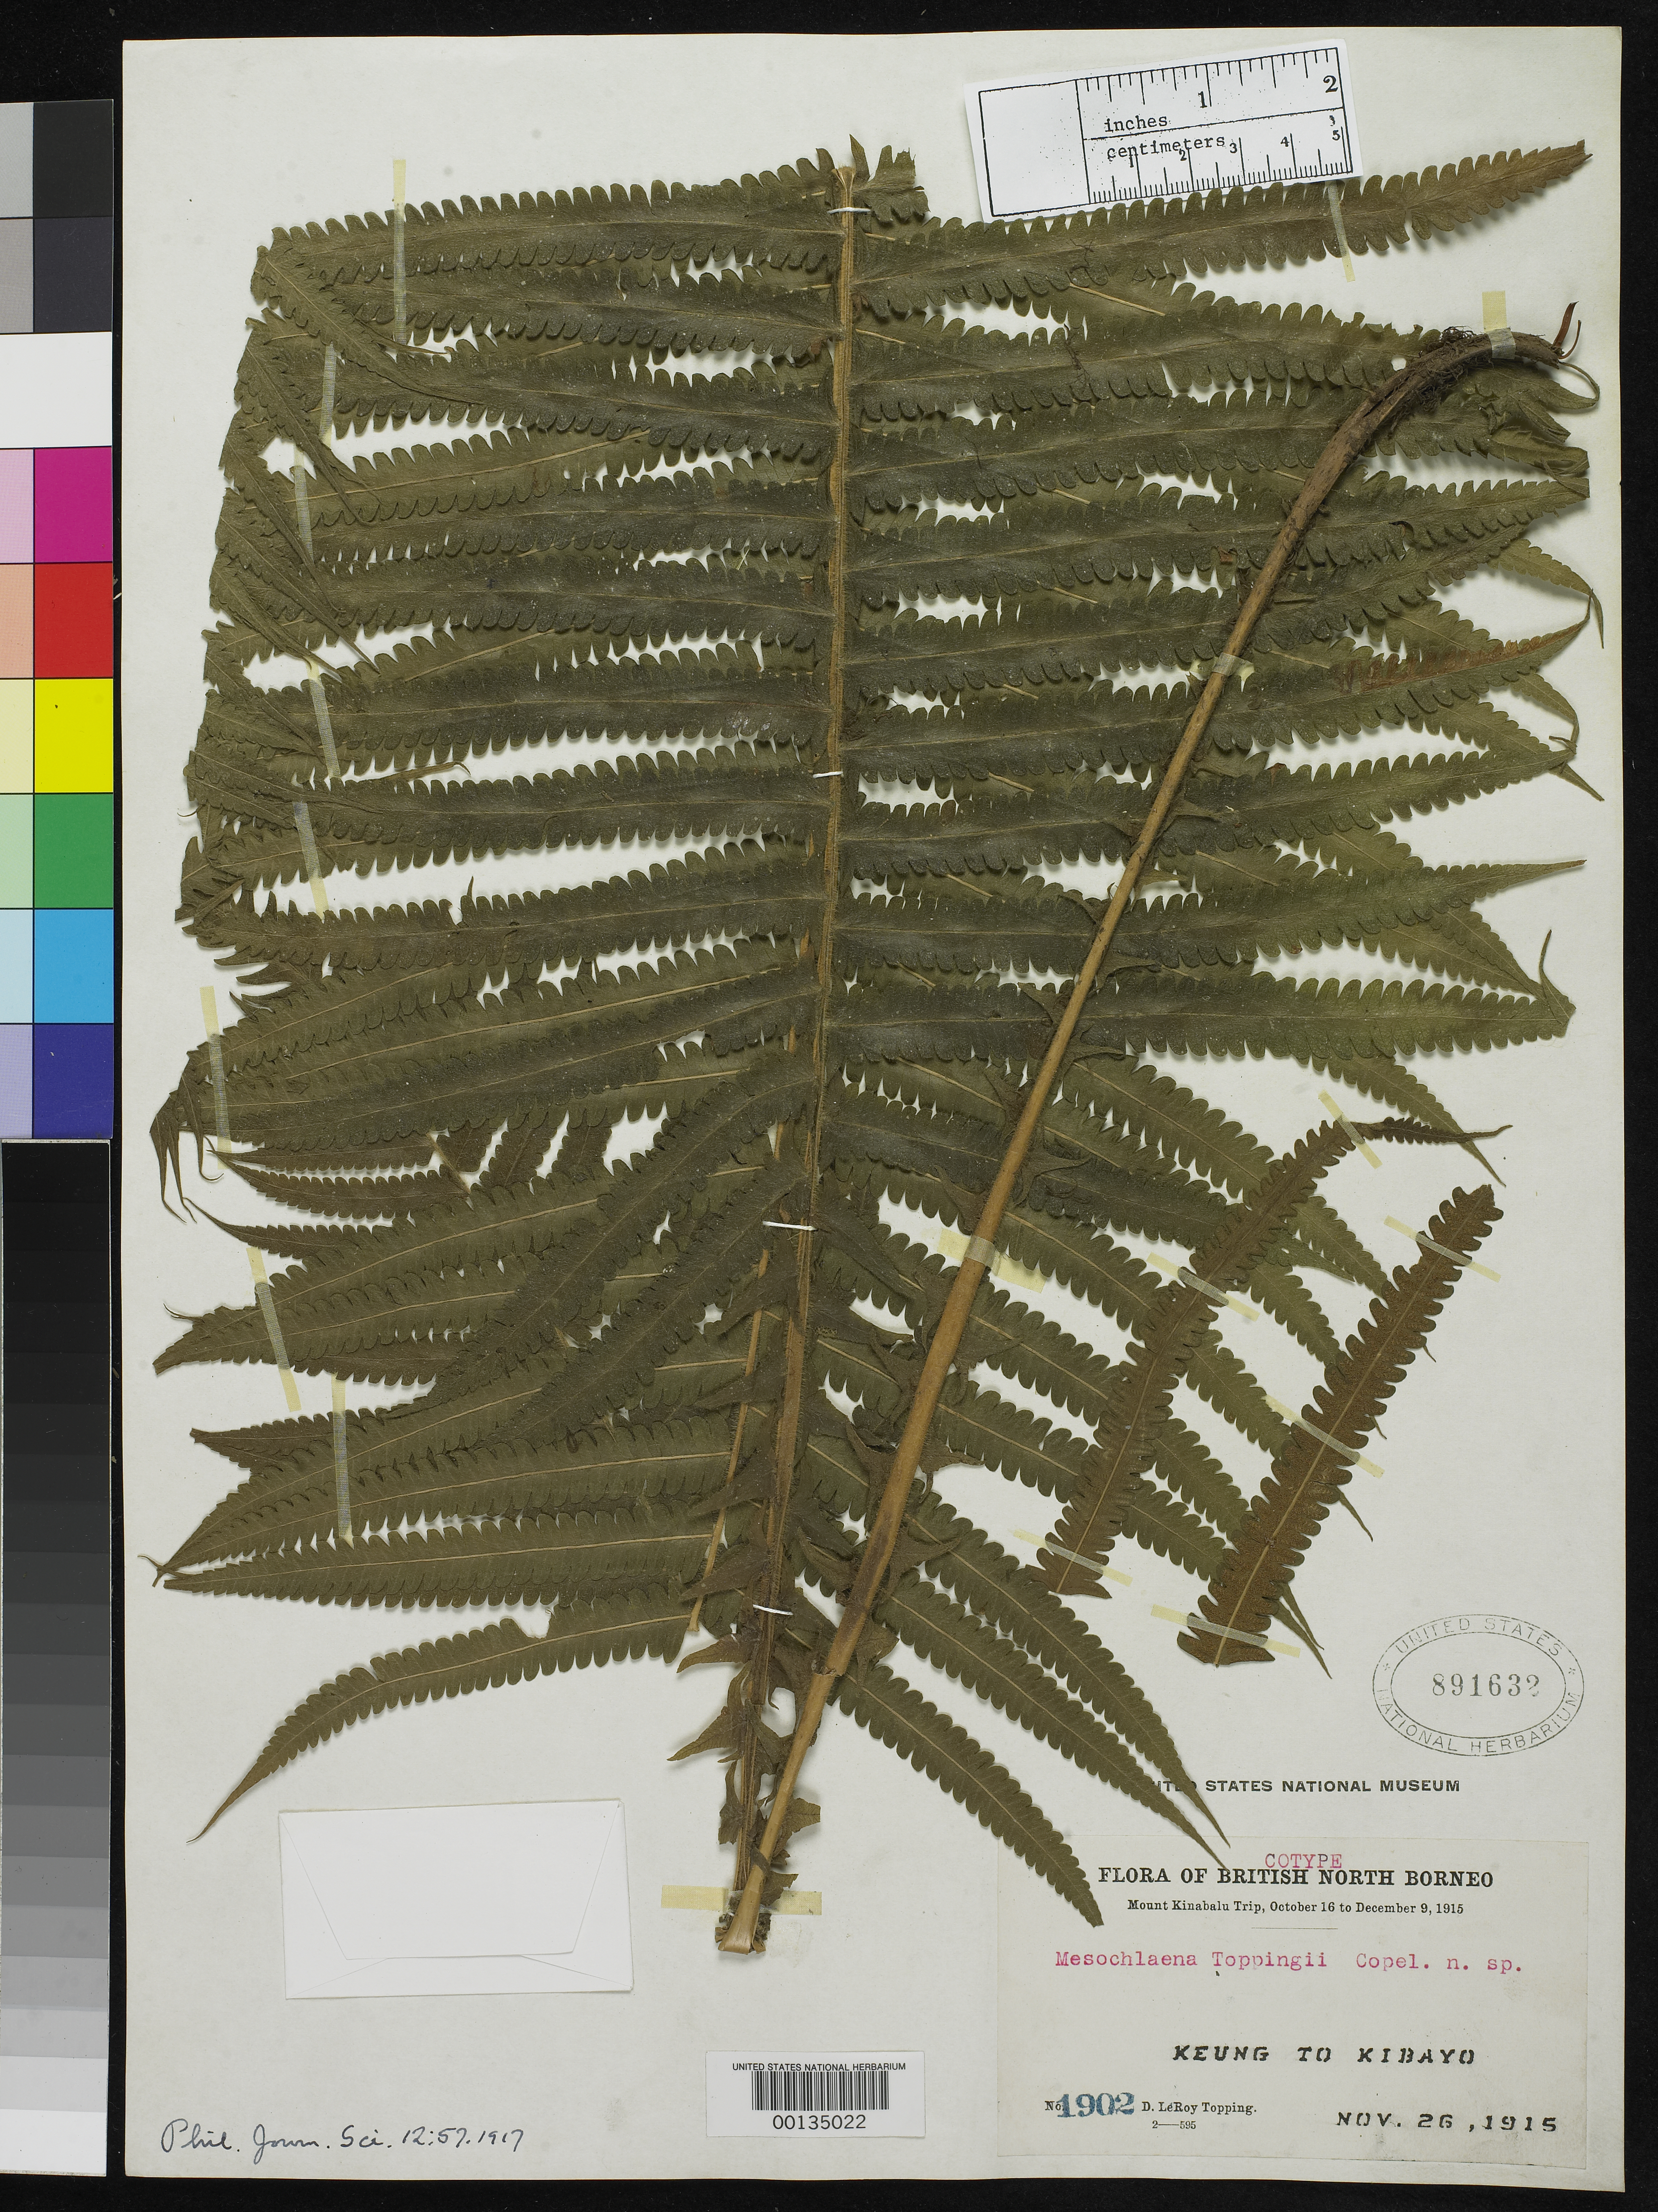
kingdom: Plantae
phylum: Tracheophyta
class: Polypodiopsida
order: Polypodiales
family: Thelypteridaceae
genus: Mesochlaena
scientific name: Mesochlaena toppingii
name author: Copel.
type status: Type Collection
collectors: D. L. Topping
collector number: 1902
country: Malaysia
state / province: Sabah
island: Borneo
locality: British North Borneo, Keung to Kibayo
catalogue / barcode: US 891632